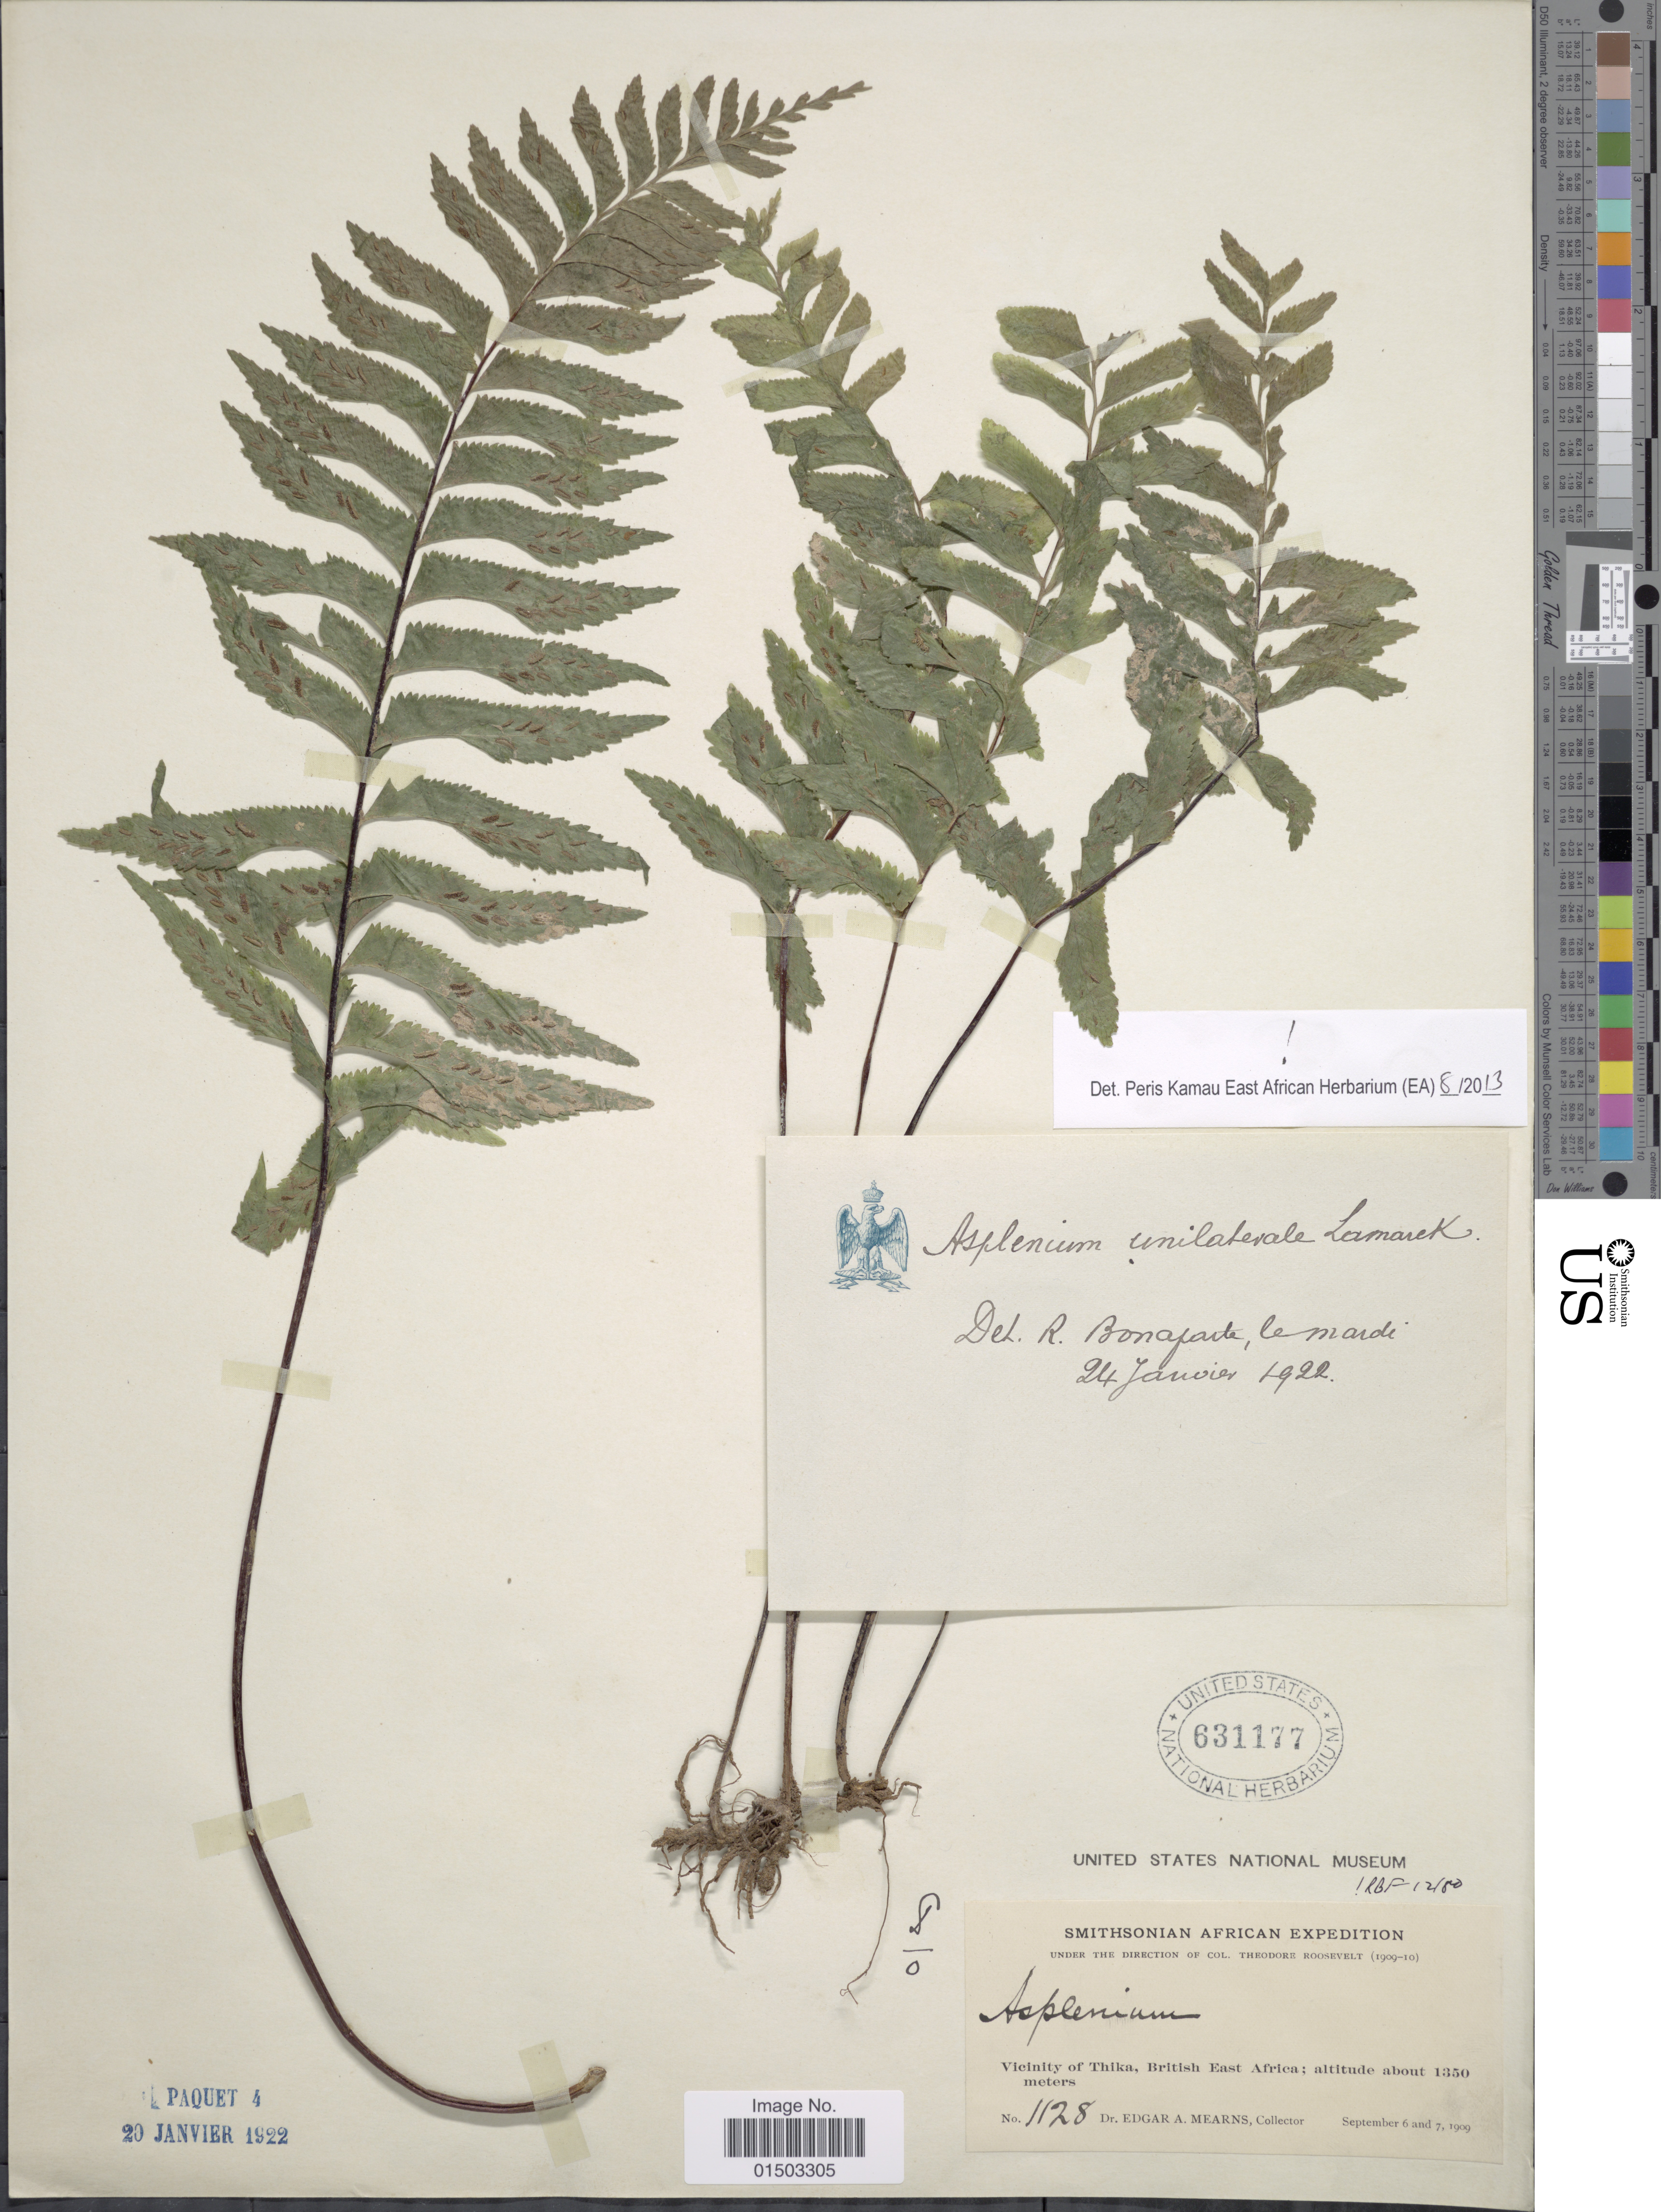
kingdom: Plantae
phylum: Tracheophyta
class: Polypodiopsida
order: Polypodiales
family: Aspleniaceae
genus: Hymenasplenium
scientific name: Hymenasplenium unilaterale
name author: (Lam.) Hayata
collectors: E. A. Mearns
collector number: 1128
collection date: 1909-09-06/1909-09-07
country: Kenya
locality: Vicinity of Thika, British East Africa.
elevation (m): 1350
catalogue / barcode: US 631177